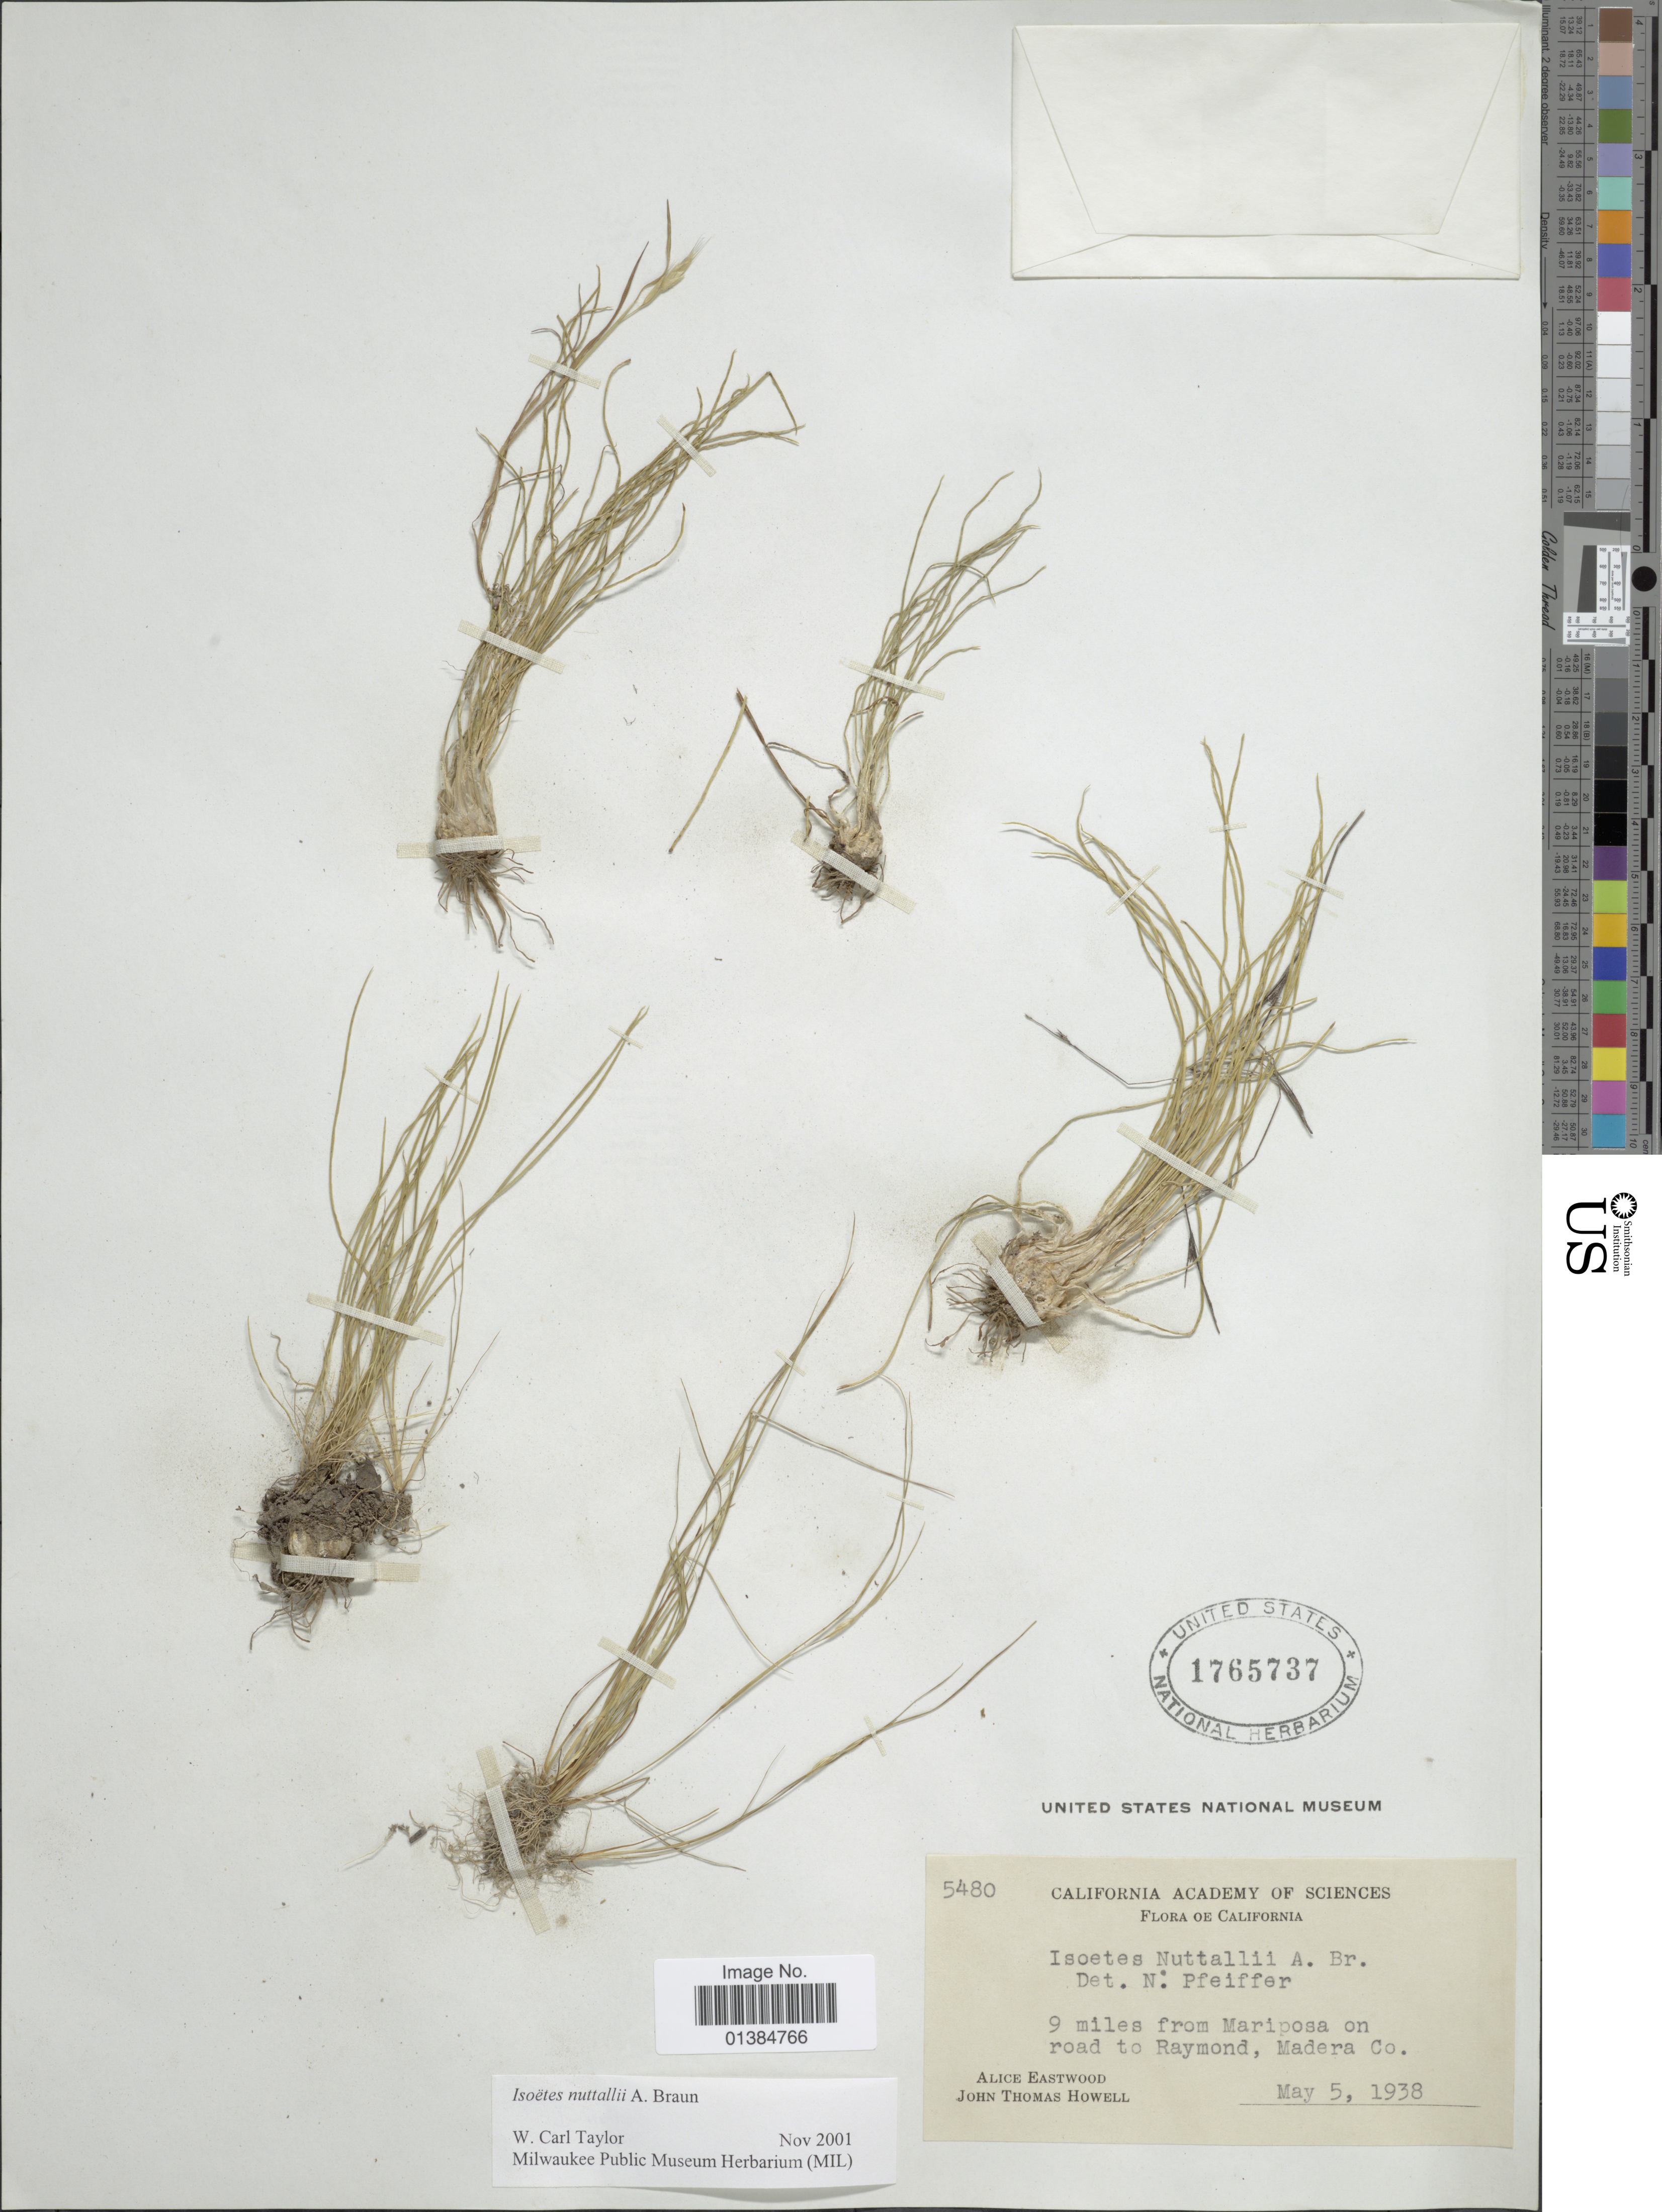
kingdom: Plantae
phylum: Tracheophyta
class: Lycopodiopsida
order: Isoetales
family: Isoetaceae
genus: Isoetes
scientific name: Isoetes nuttallii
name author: A. Braun ex Engelm.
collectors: A. Eastwood & J. T. Howell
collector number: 5480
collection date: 1938-05-05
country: United States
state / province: California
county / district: Madera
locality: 9 miles from Mariposa on road to Raymond, Madera Co.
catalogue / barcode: US 1765737